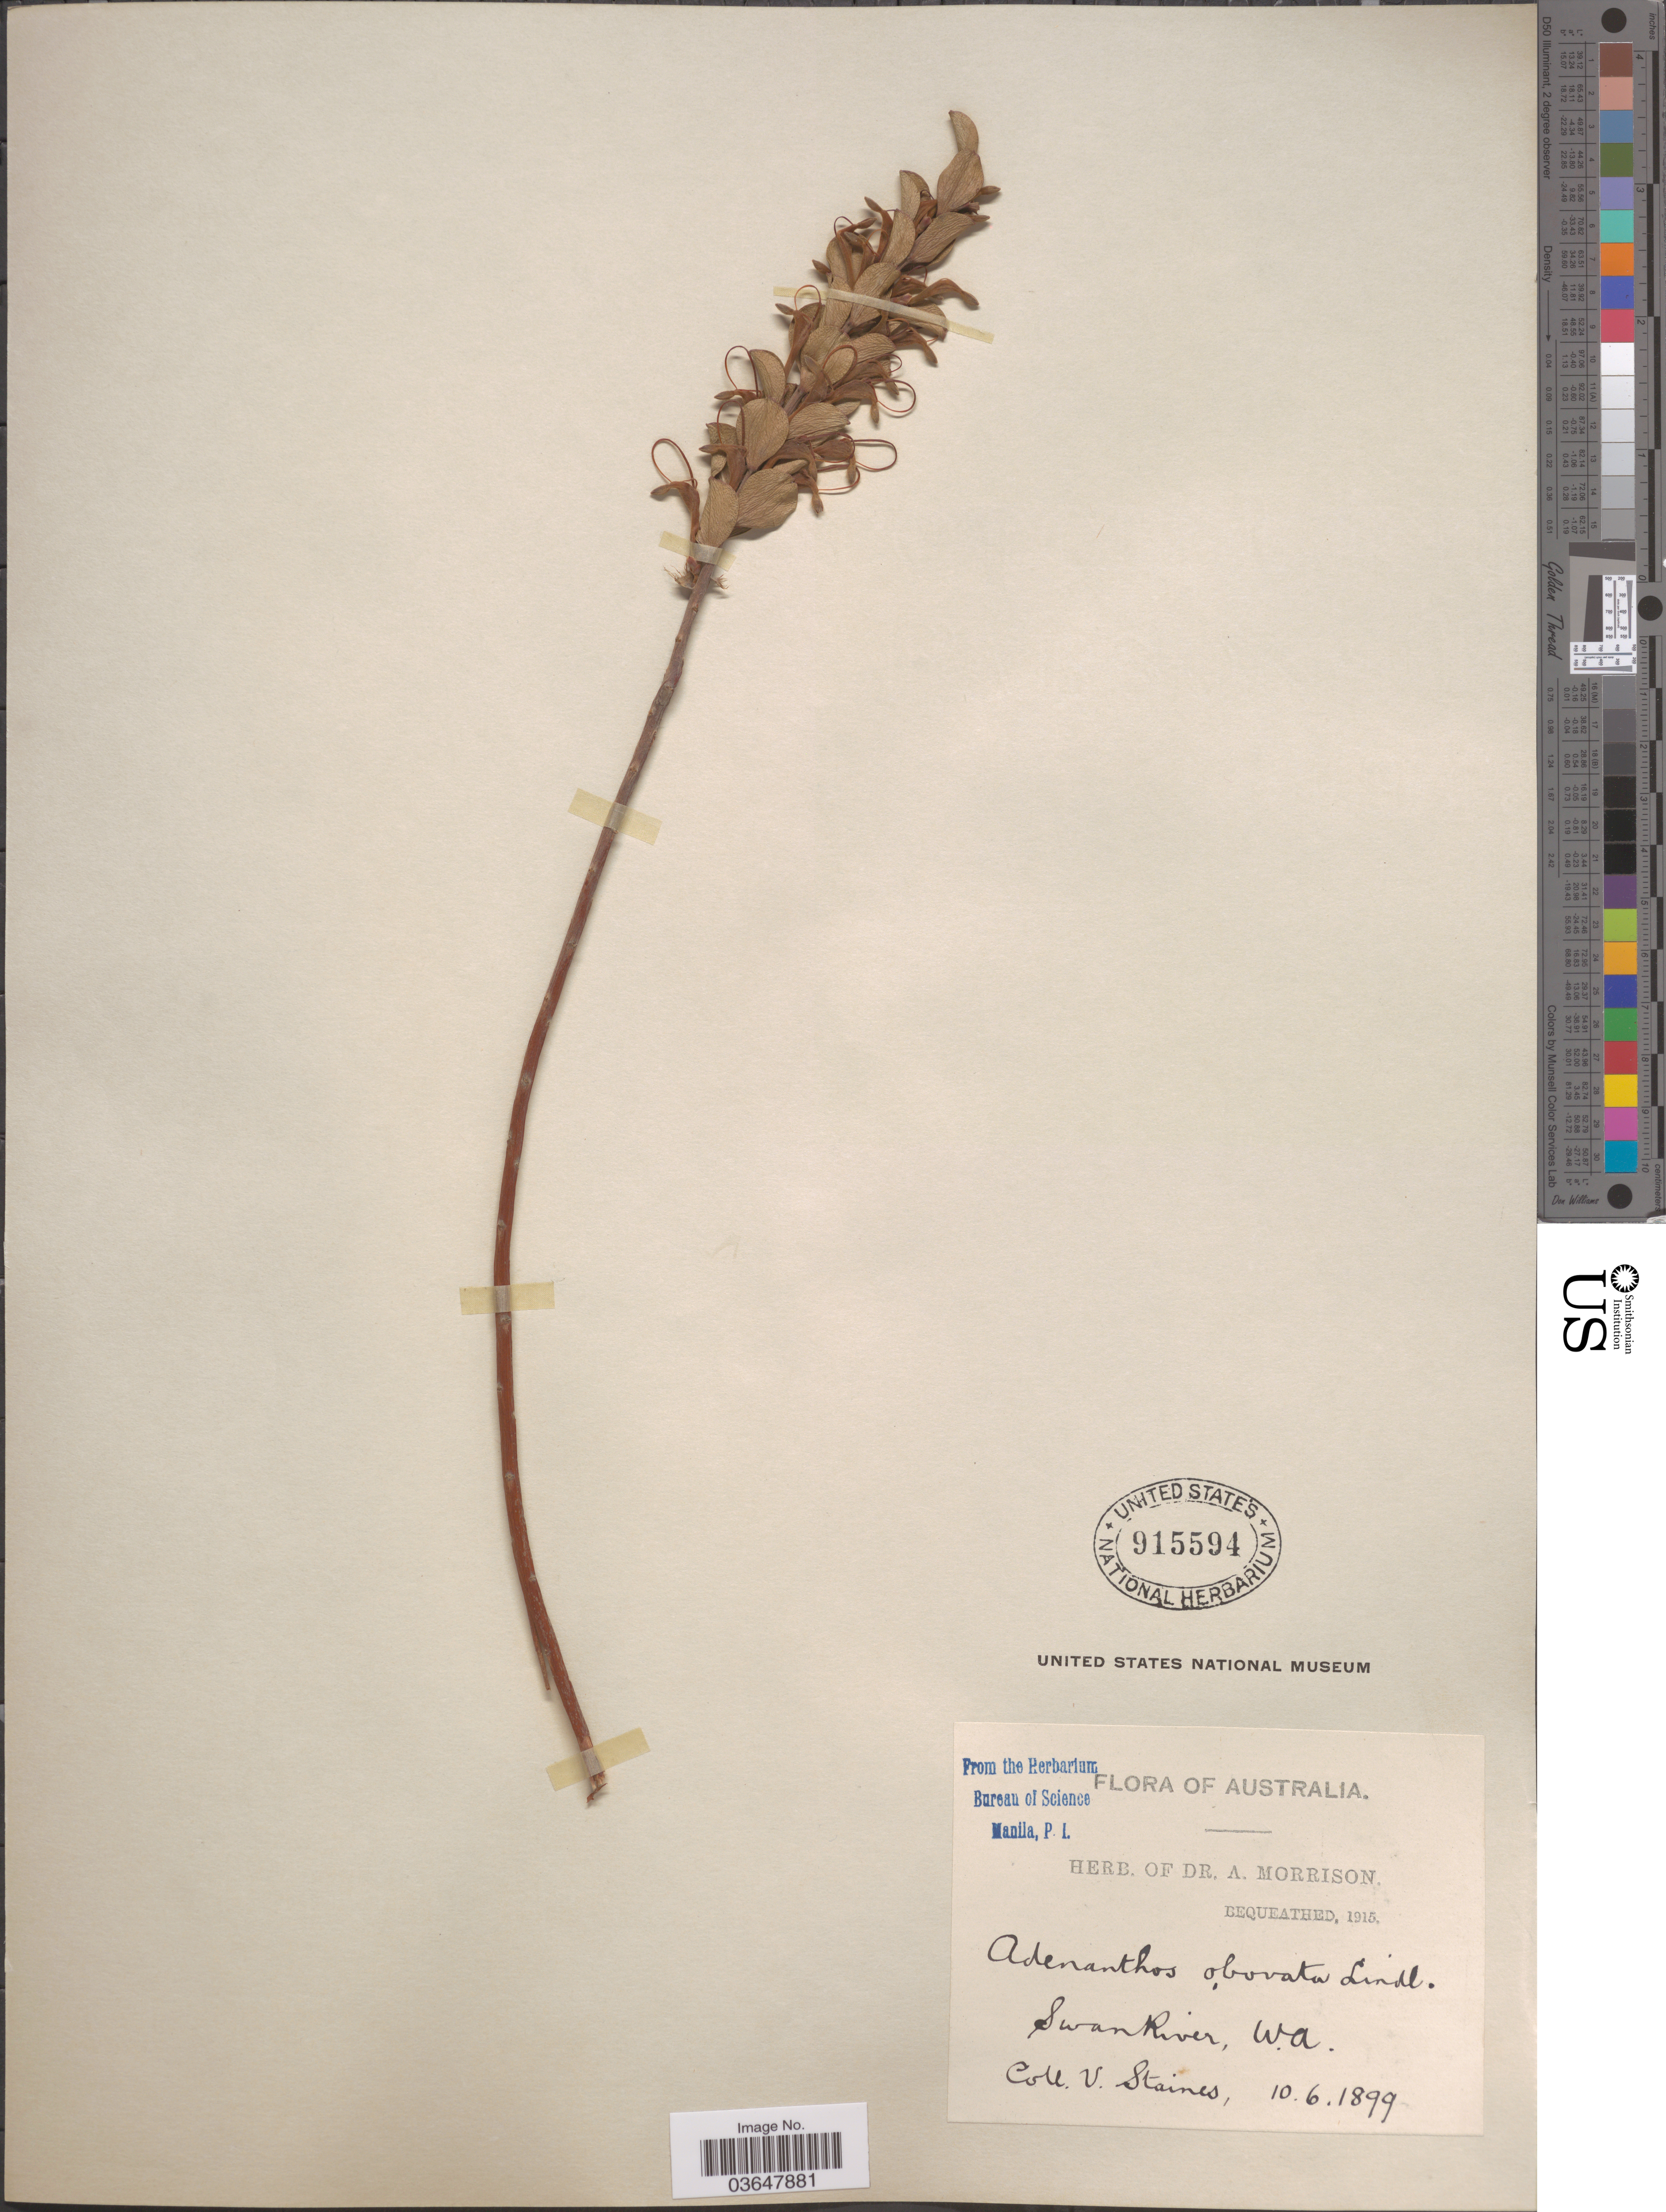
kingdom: Plantae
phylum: Tracheophyta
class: Magnoliopsida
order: Proteales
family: Proteaceae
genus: Adenanthos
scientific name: Adenanthos obovatus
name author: Labill.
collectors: V. Staines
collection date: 1899-06-10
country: Australia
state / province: Western Australia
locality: Swan River.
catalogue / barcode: US 915594